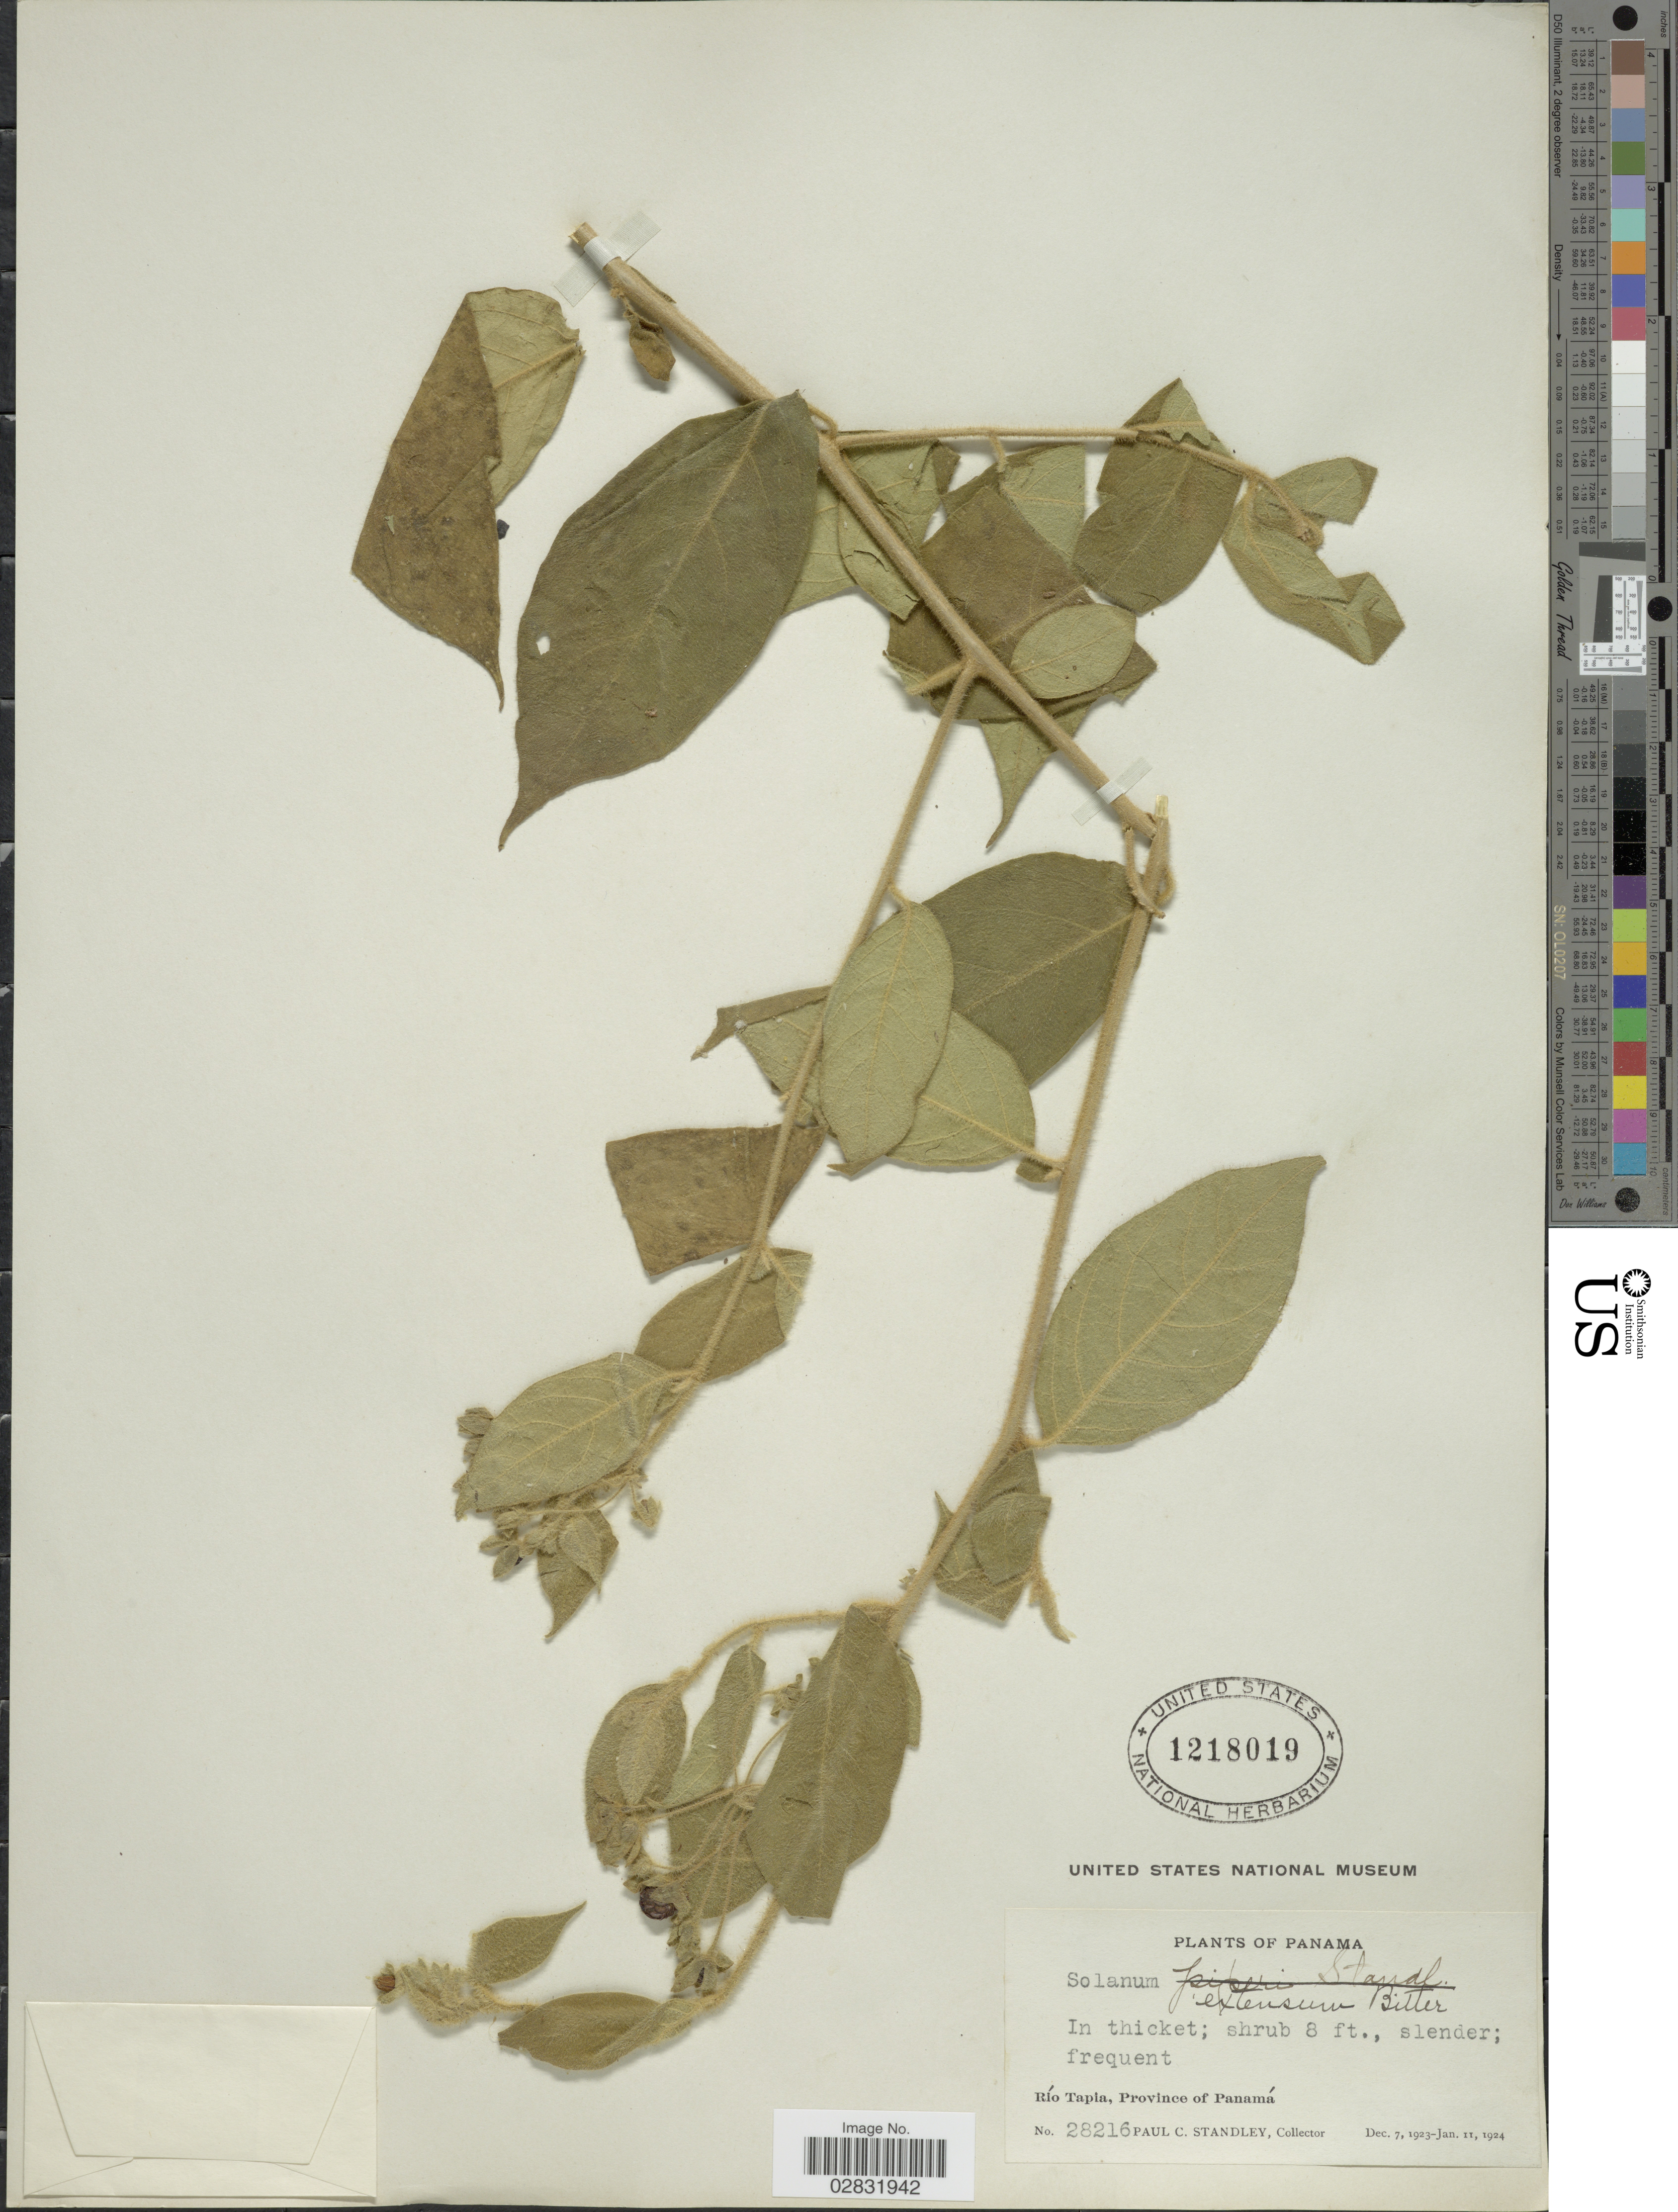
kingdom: Plantae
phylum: Tracheophyta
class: Magnoliopsida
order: Solanales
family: Solanaceae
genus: Solanum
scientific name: Solanum extensum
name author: Bitter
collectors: P. C. Standley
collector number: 28216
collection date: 1923-12-07/1924-01-11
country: Panama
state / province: Panamá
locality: Río Tapia, Province of Panama.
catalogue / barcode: US 1218019